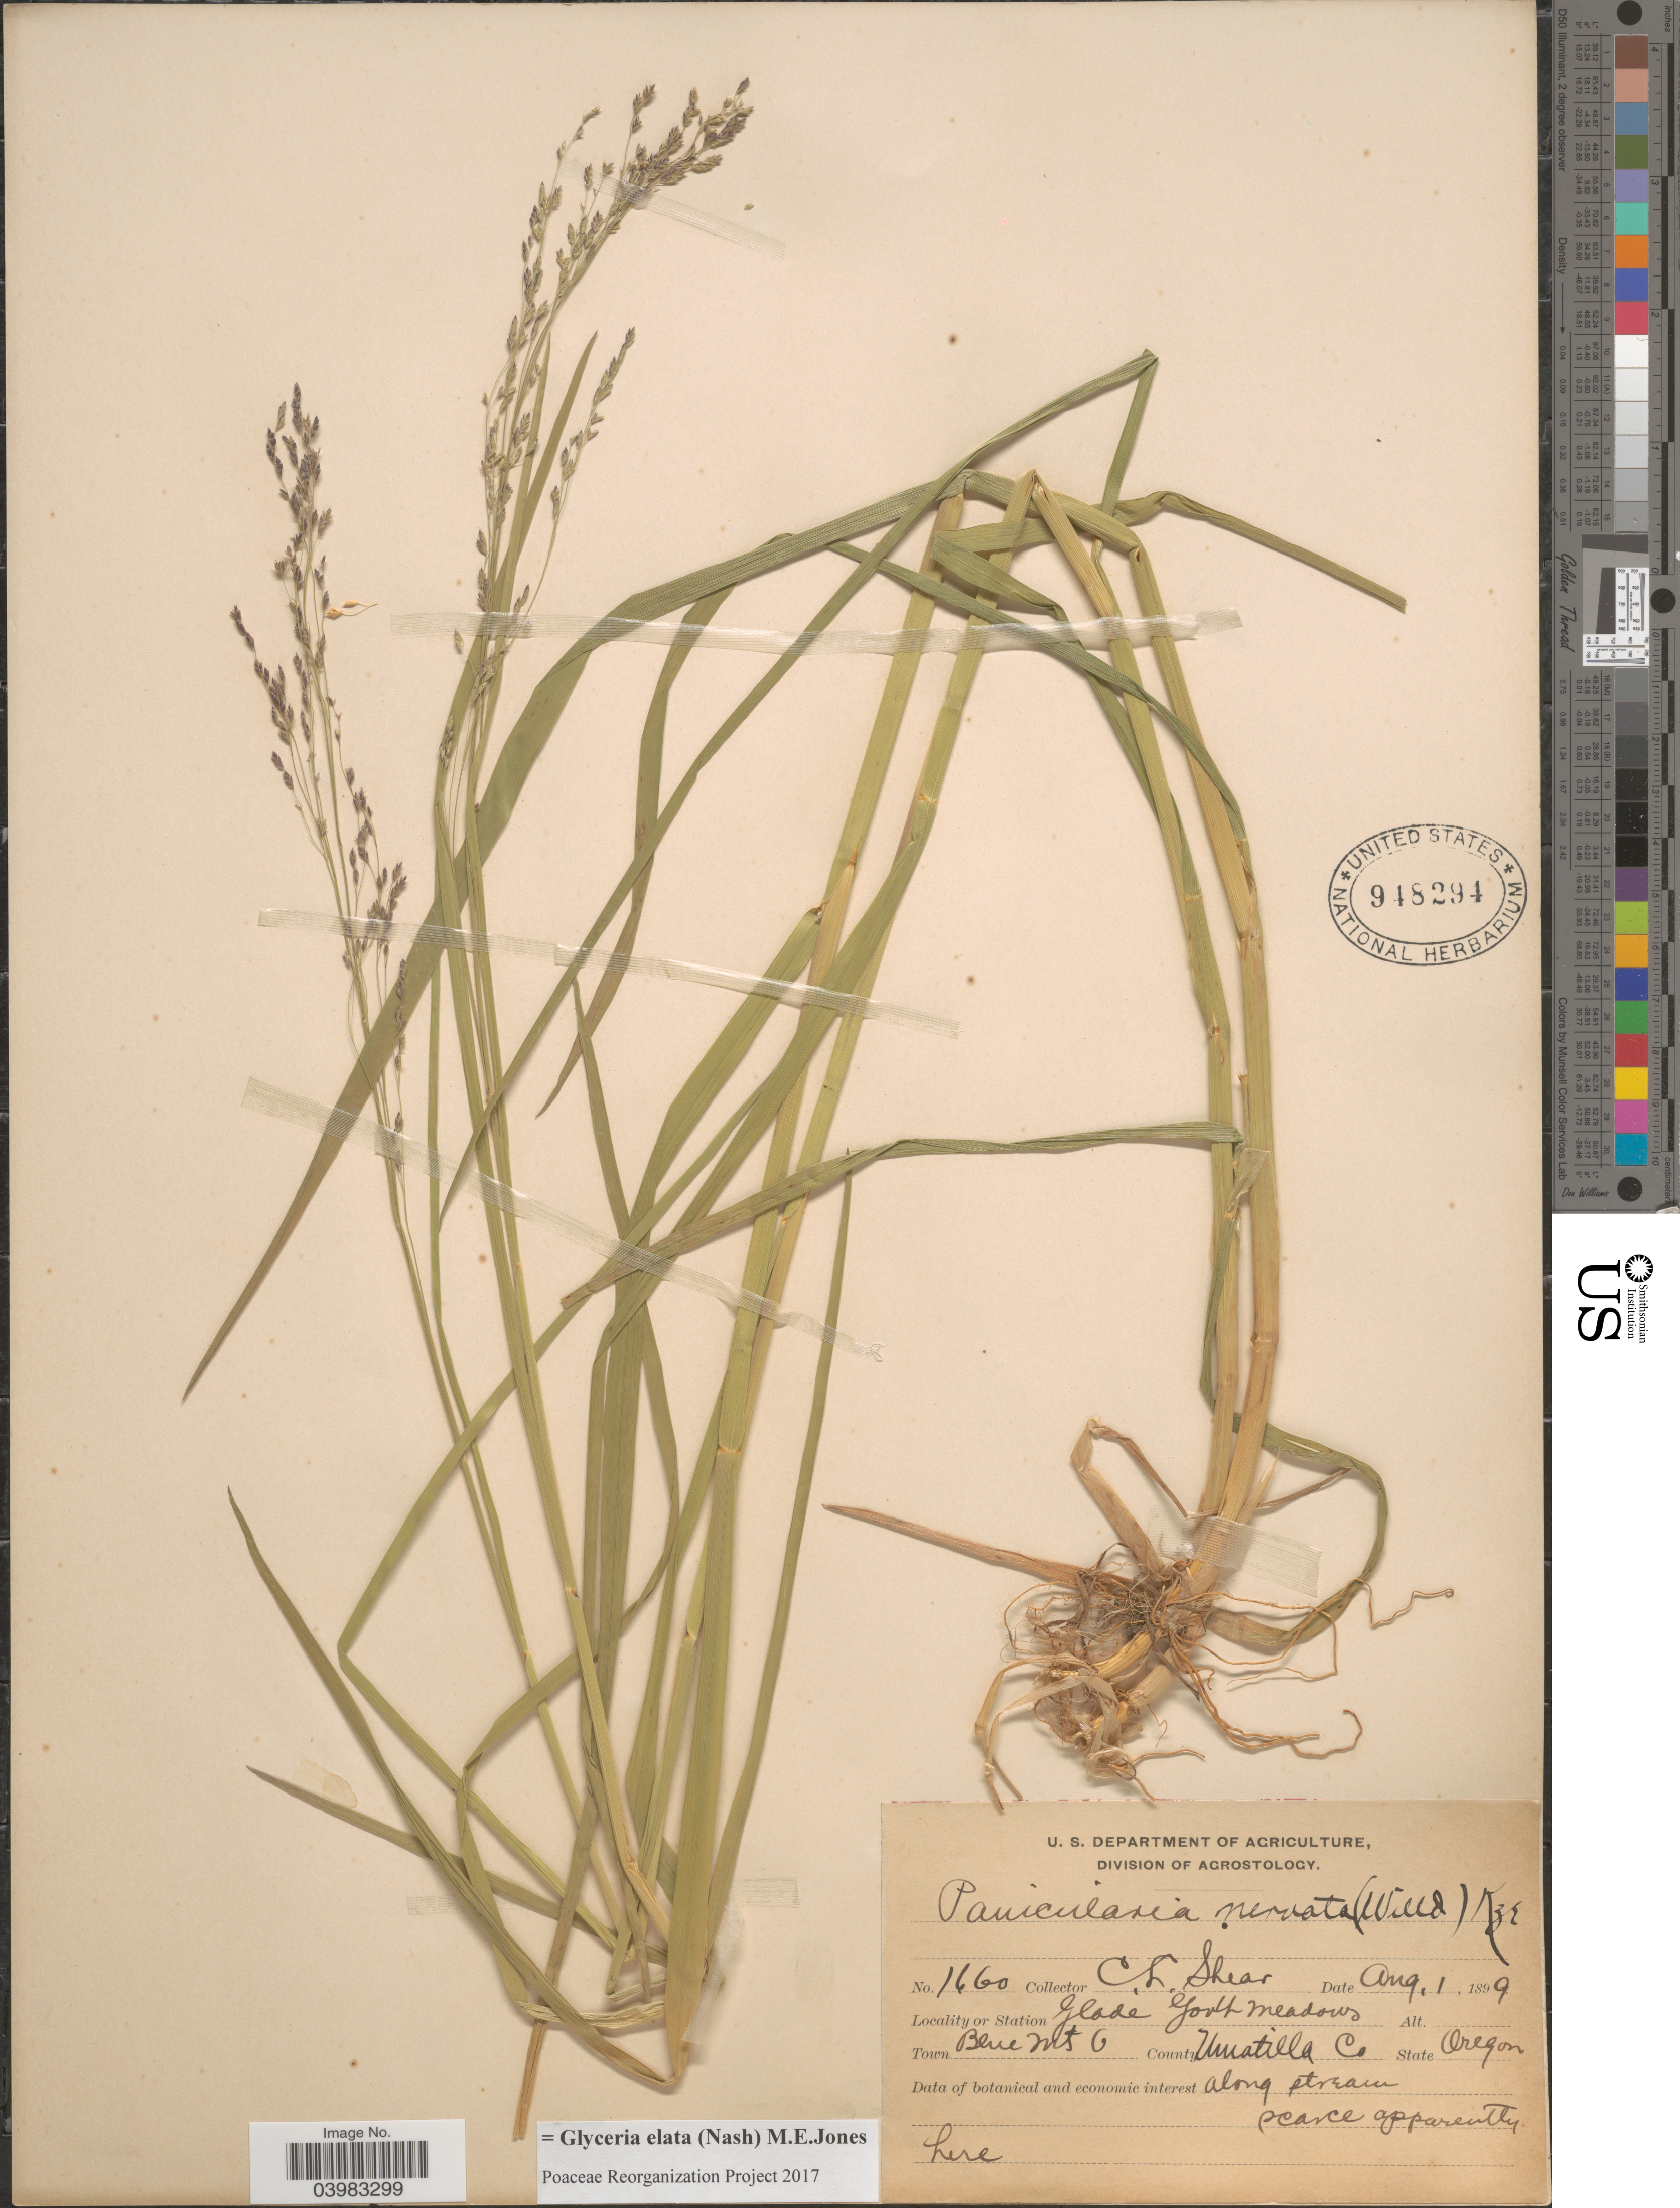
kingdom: Plantae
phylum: Tracheophyta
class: Liliopsida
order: Poales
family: Poaceae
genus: Glyceria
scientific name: Glyceria elata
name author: (Nash) M.E. Jones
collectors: C. L. Shear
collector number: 1660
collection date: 1899-08-01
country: United States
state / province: Oregon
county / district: Umatilla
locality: Glade Gov't Meadows. Town Blue Mts O. County Umatilla Co.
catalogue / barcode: US 948294